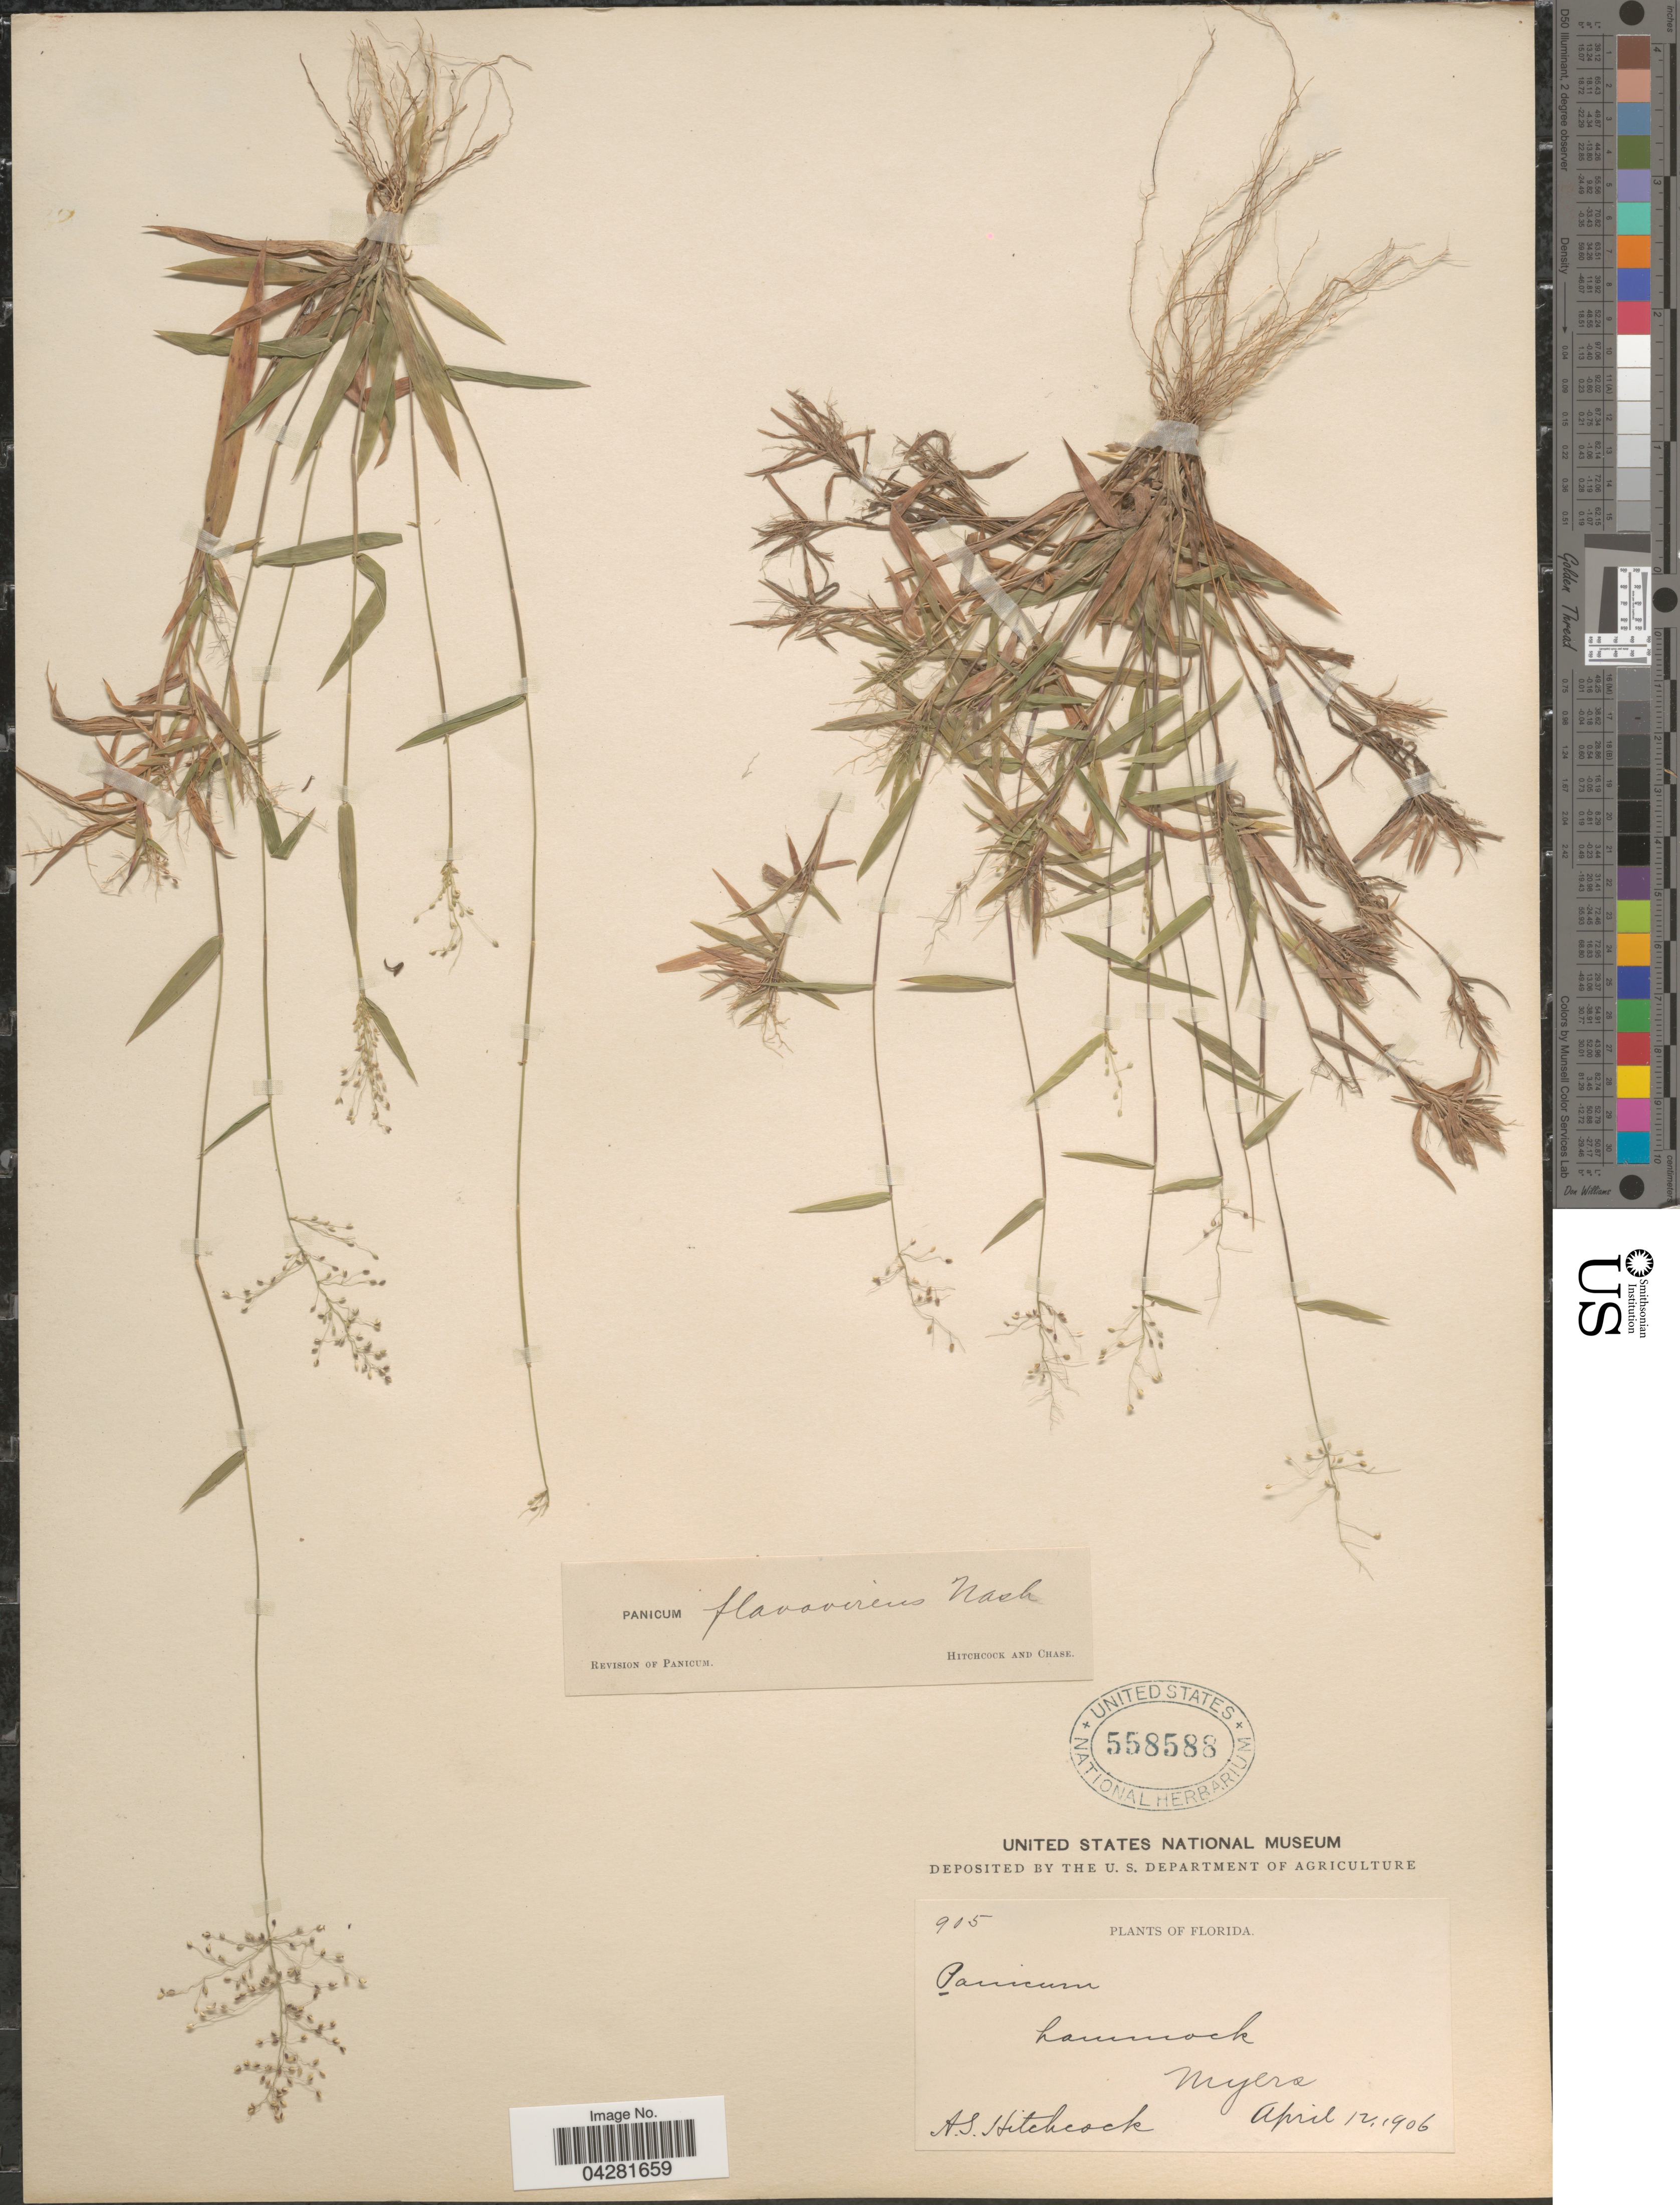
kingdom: Plantae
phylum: Tracheophyta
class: Liliopsida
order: Poales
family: Poaceae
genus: Dichanthelium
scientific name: Dichanthelium ensifolium var. ensifolium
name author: (Baldwin ex Elliot) Gould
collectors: A. S. Hitchcock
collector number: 905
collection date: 1906-04-12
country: United States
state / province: Florida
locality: Hammock, Myers.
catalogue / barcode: US 558588